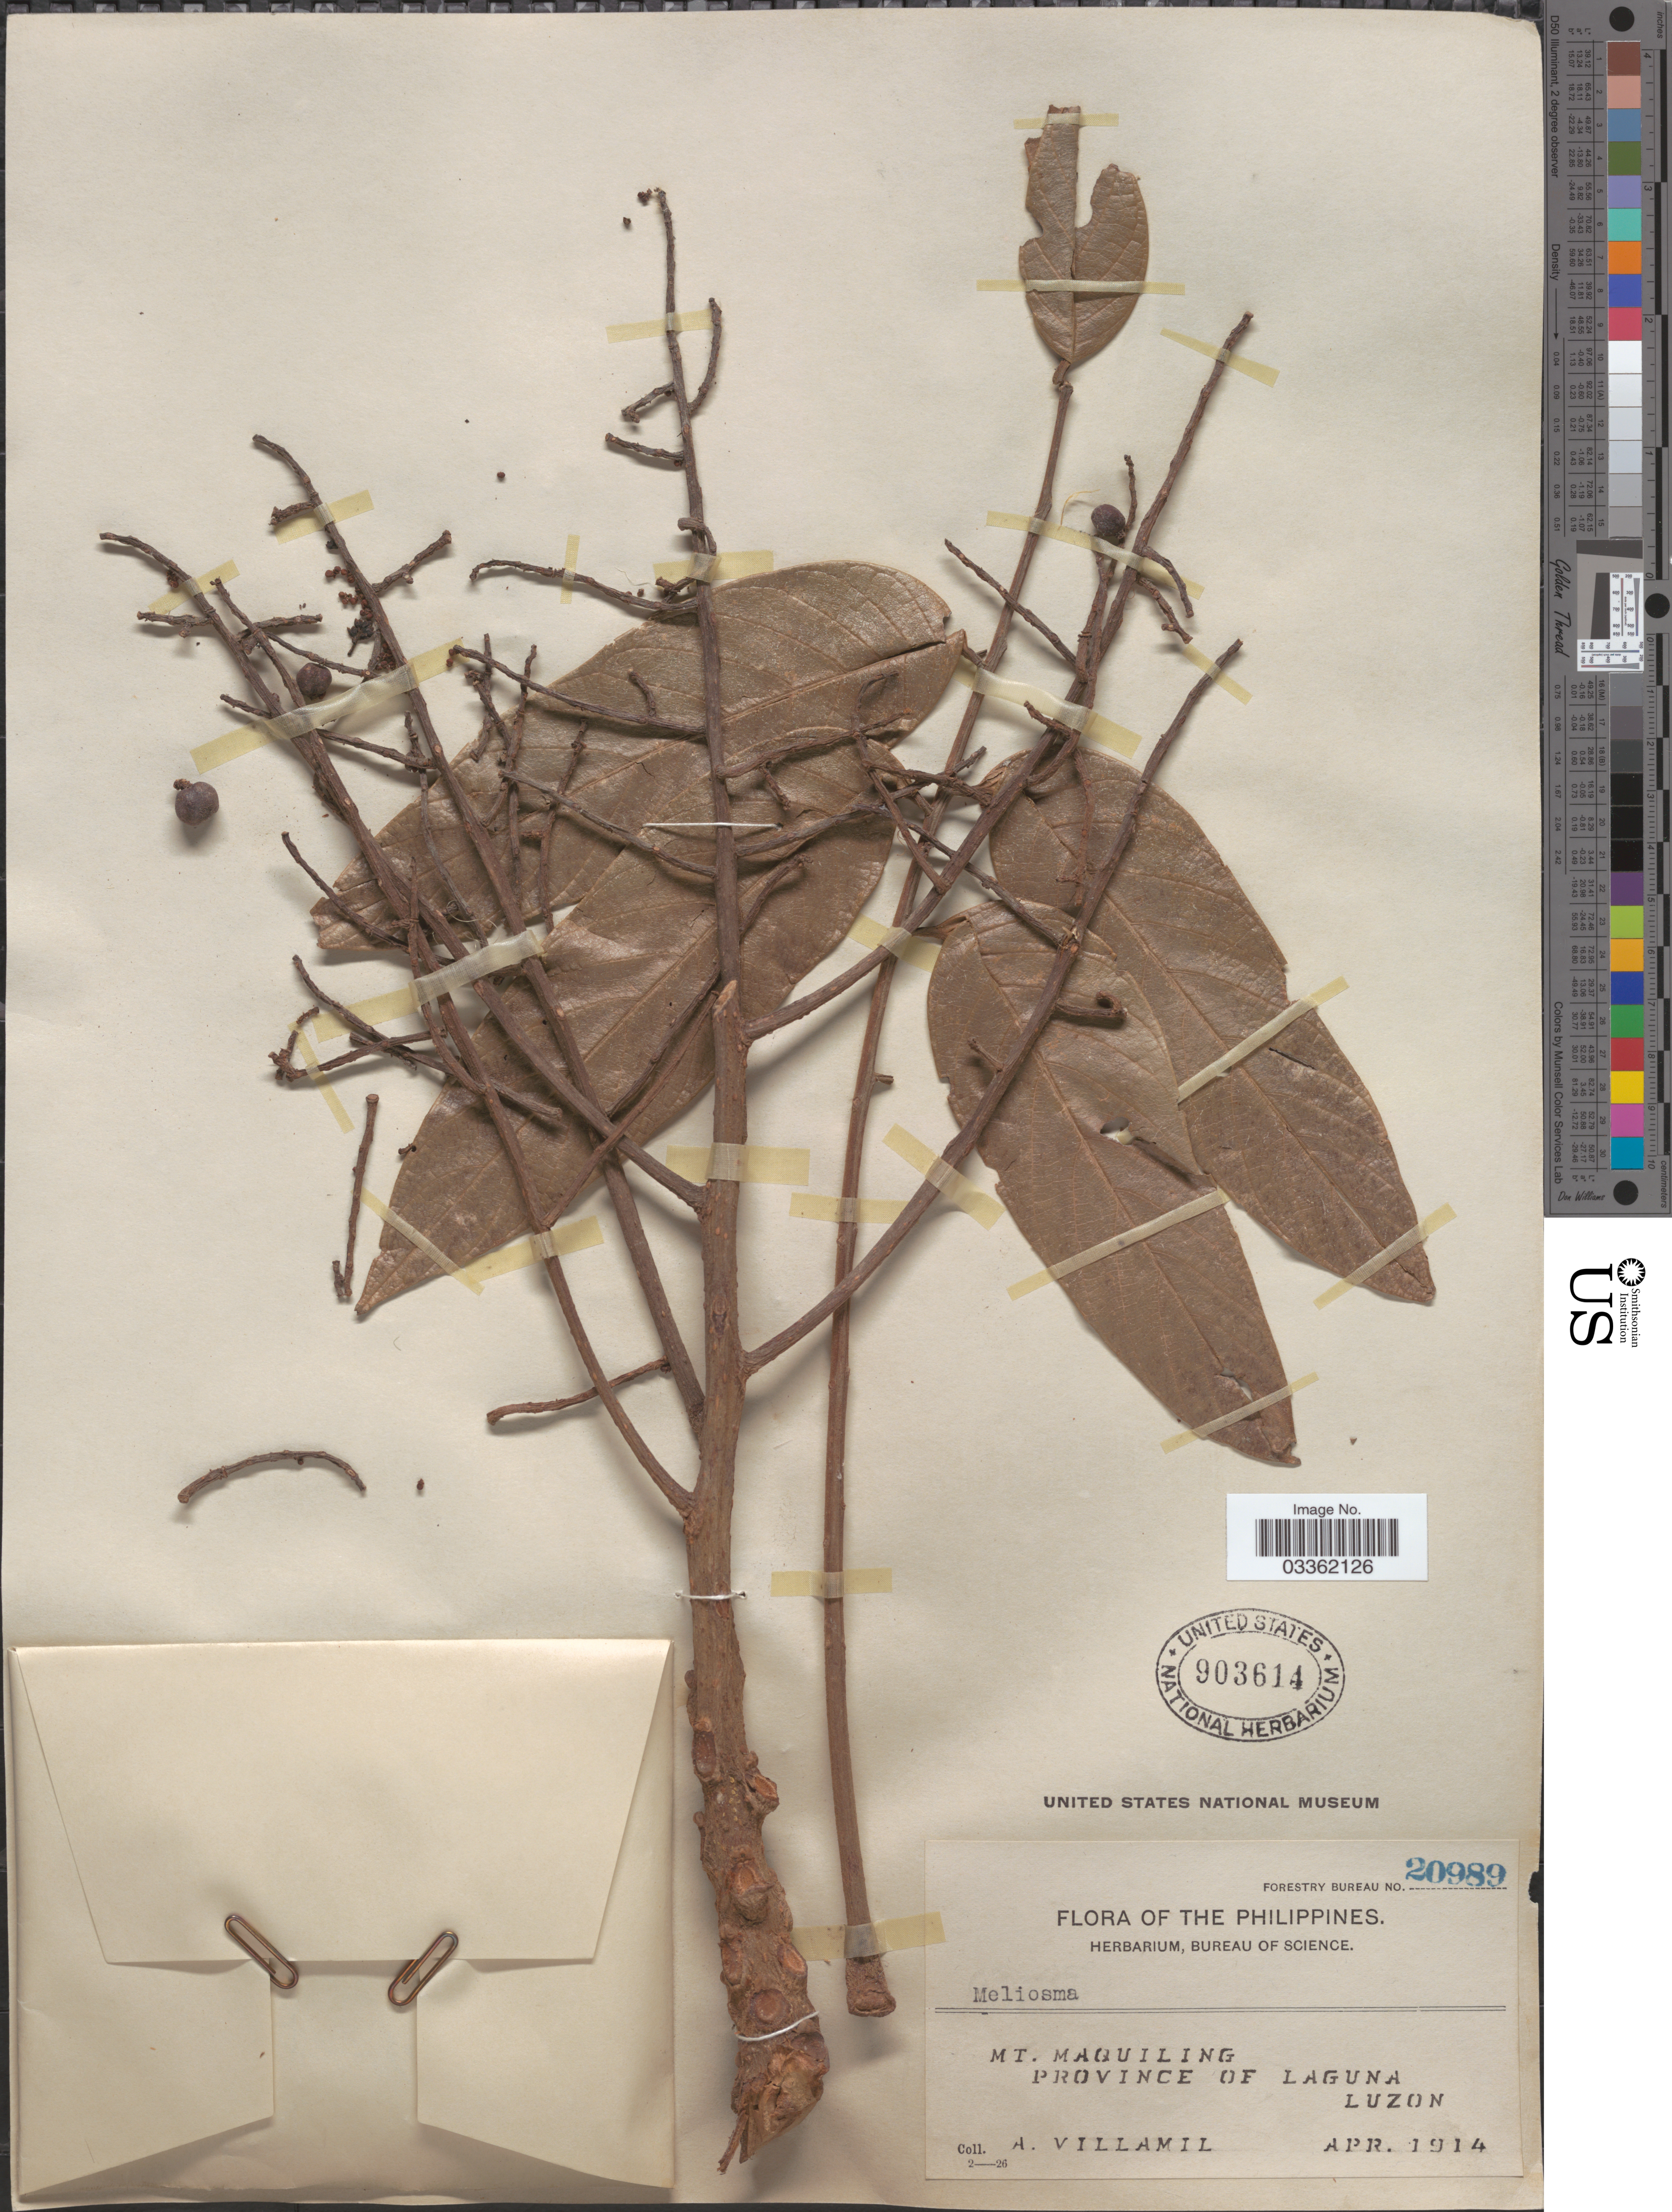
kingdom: Plantae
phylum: Tracheophyta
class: Magnoliopsida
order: Proteales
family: Sabiaceae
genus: Meliosma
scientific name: Meliosma sp.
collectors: A. Villamil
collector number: Forestry Bureau 20989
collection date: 1914-04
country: Philippines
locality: Mt. Maquiling. Province of Laguna. Luzon.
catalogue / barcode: US 903614